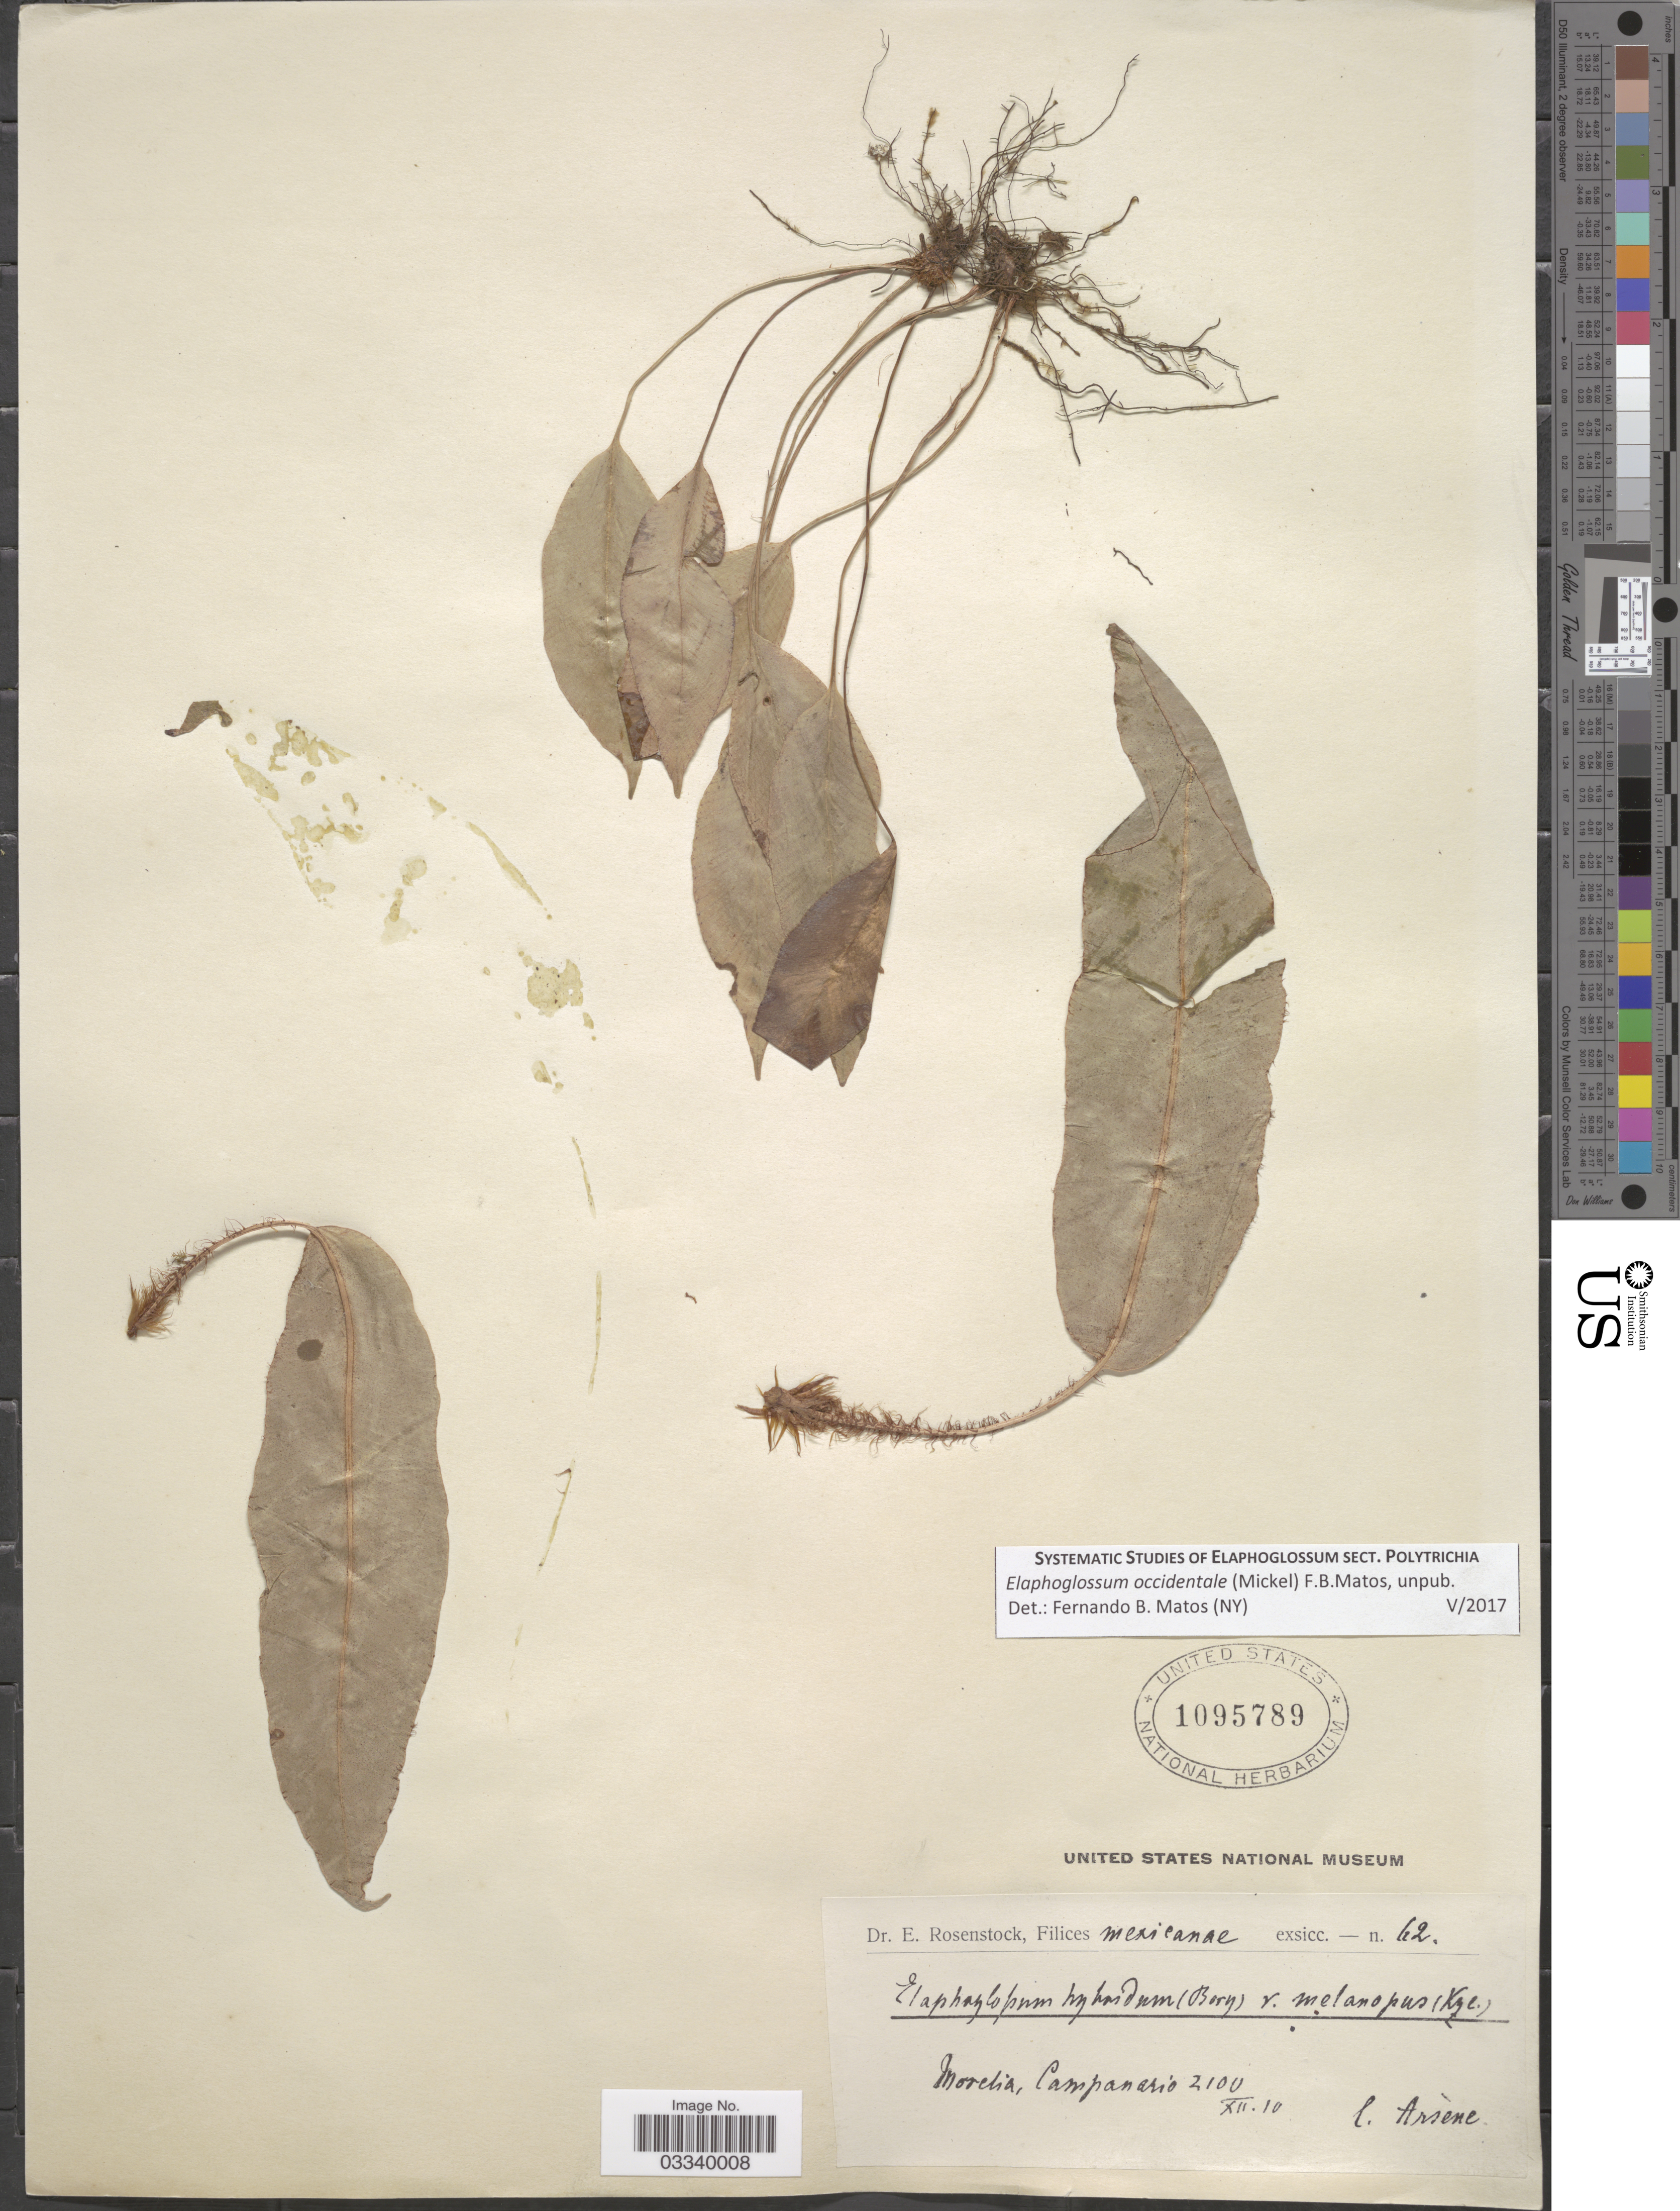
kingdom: Plantae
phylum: Tracheophyta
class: Polypodiopsida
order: Polypodiales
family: Dryopteridaceae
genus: Elaphoglossum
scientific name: Elaphoglossum occidentale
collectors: Fr. L. Arsene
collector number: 62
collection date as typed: Transcribed d/m/y: /12/10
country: Mexico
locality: Morelia, Campanario.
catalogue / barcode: US 1095789